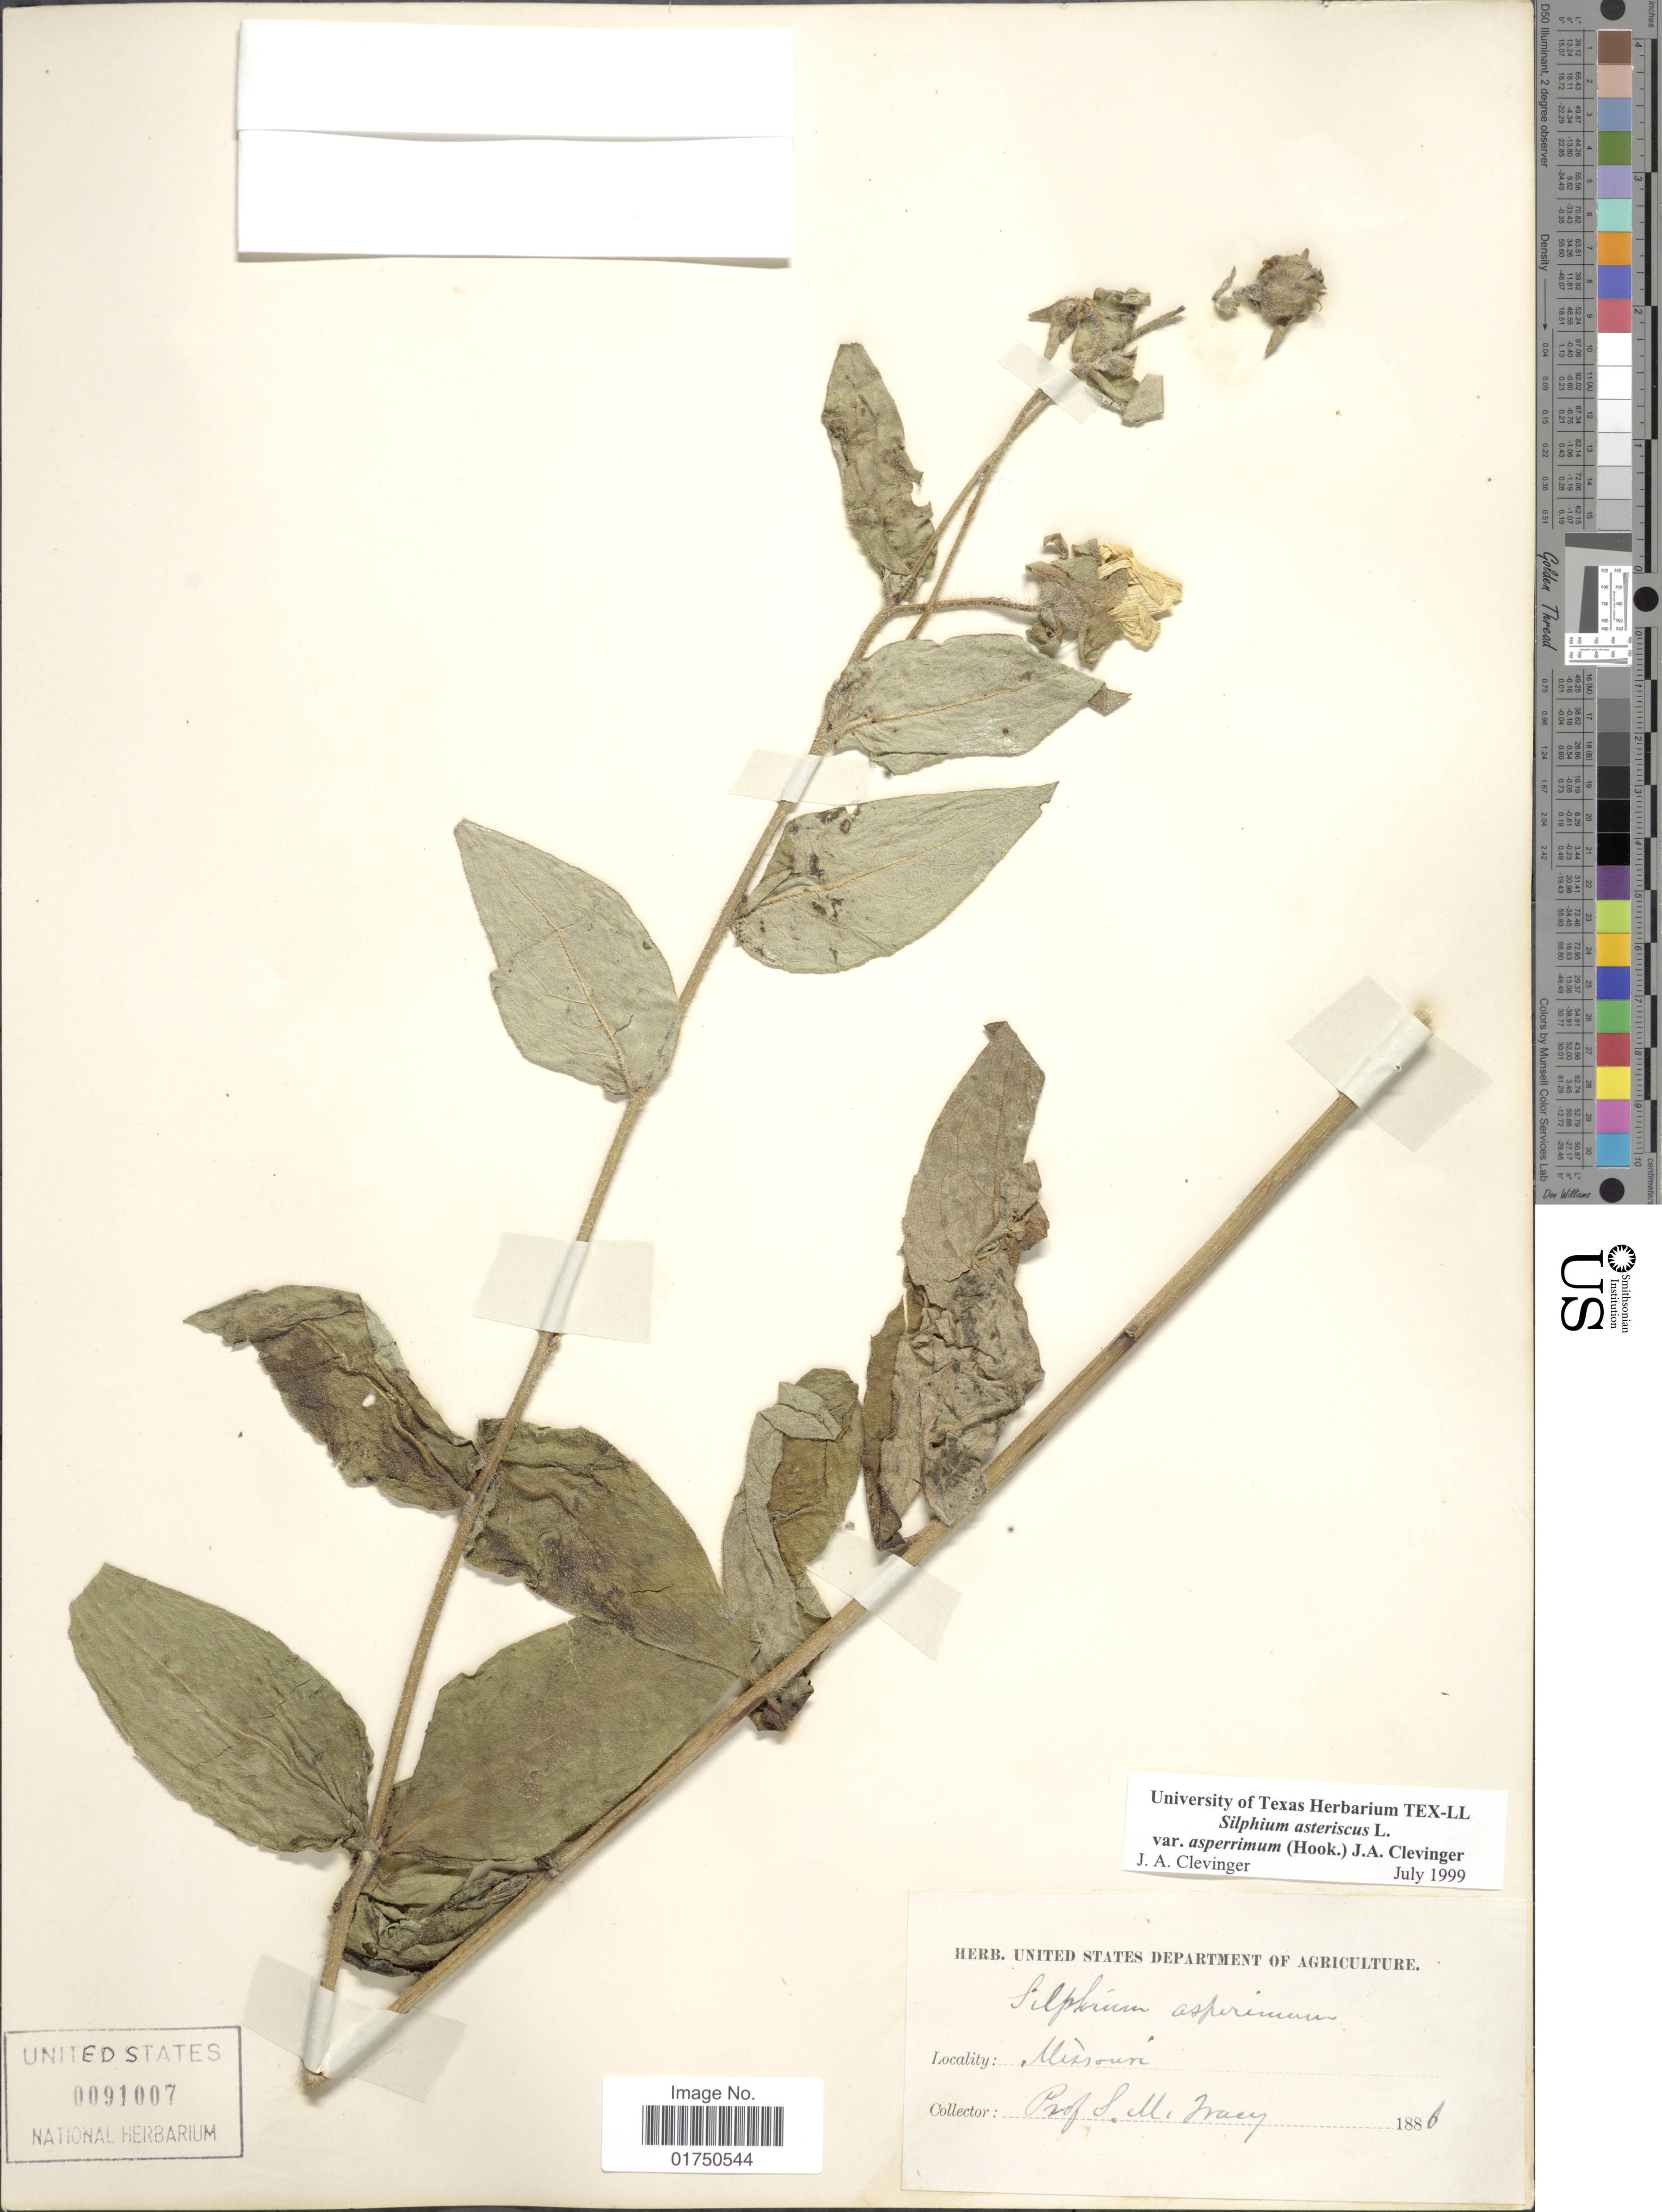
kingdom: Plantae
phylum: Tracheophyta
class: Magnoliopsida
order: Asterales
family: Asteraceae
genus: Silphium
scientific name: Silphium asteriscus var. asperrimum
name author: (Hook.) Clevinger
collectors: S. M. Tracy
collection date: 1886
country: United States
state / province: Missouri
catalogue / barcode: US 91007